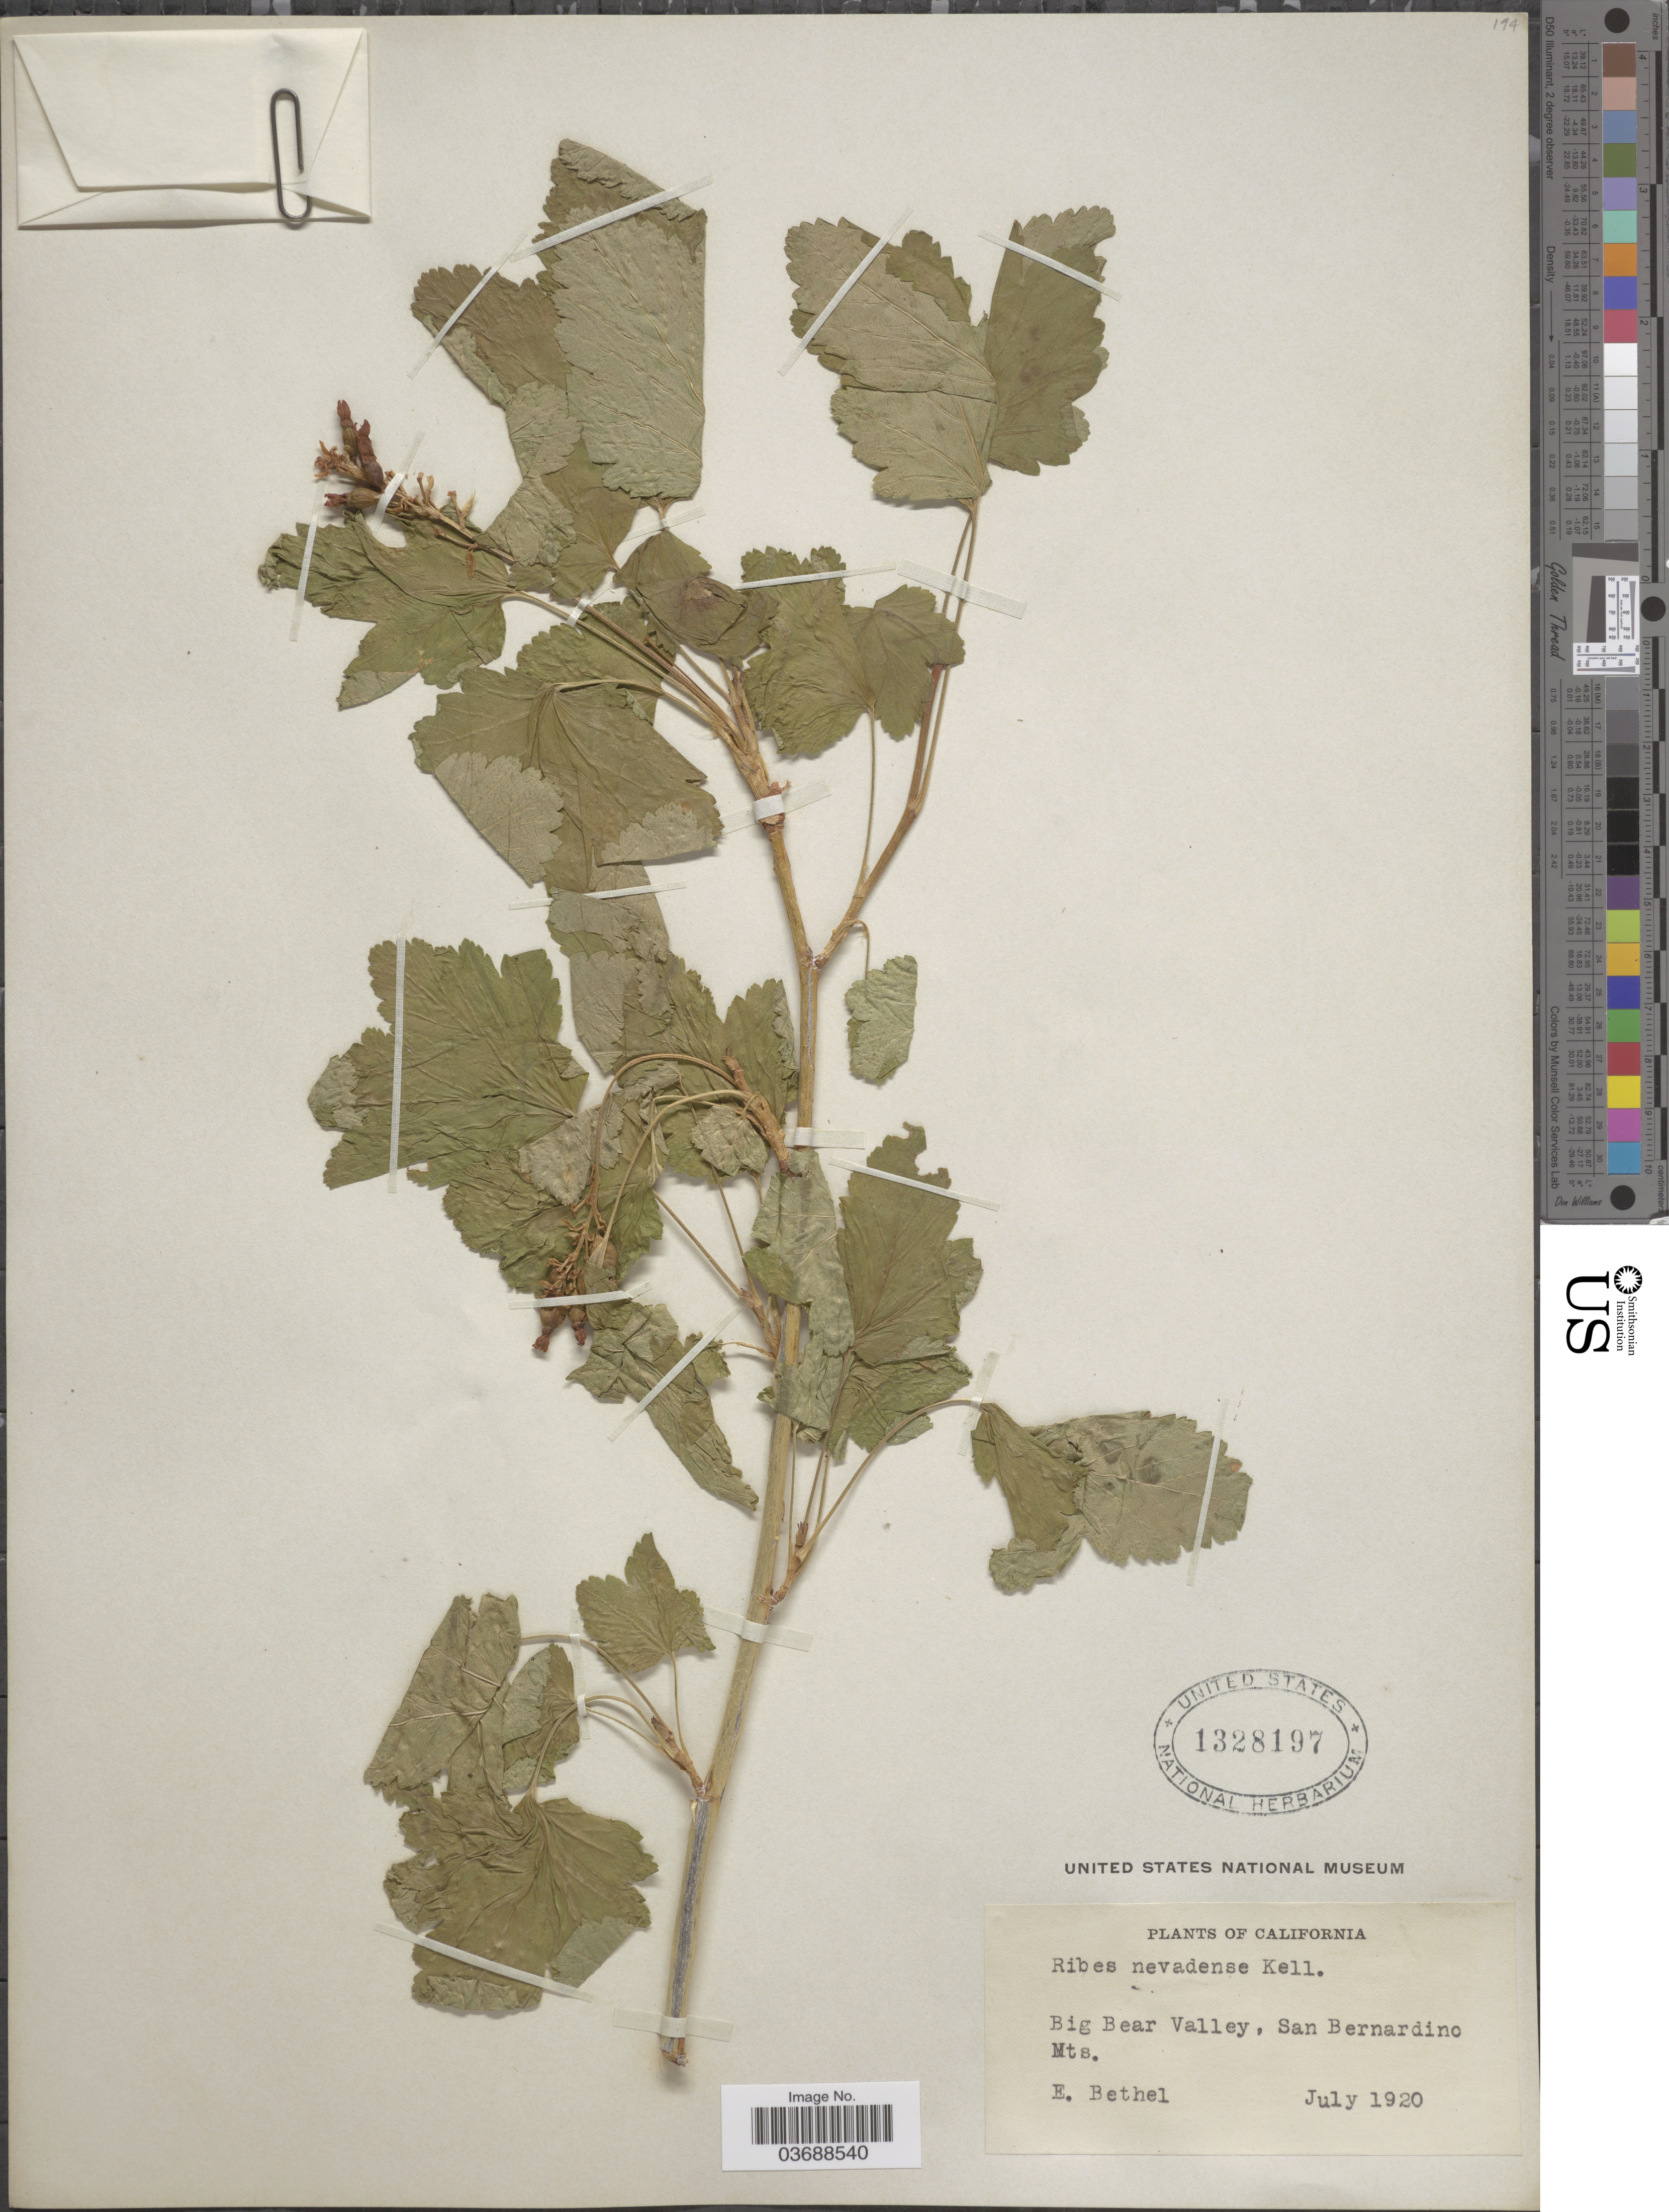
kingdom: Plantae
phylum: Tracheophyta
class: Magnoliopsida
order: Saxifragales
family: Grossulariaceae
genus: Ribes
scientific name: Ribes nevadense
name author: Kellogg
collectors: E. Bethel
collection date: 1920-07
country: United States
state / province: California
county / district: San Bernardino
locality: Big Bear Valley, San Bernardino Mts.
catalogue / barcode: US 1328197